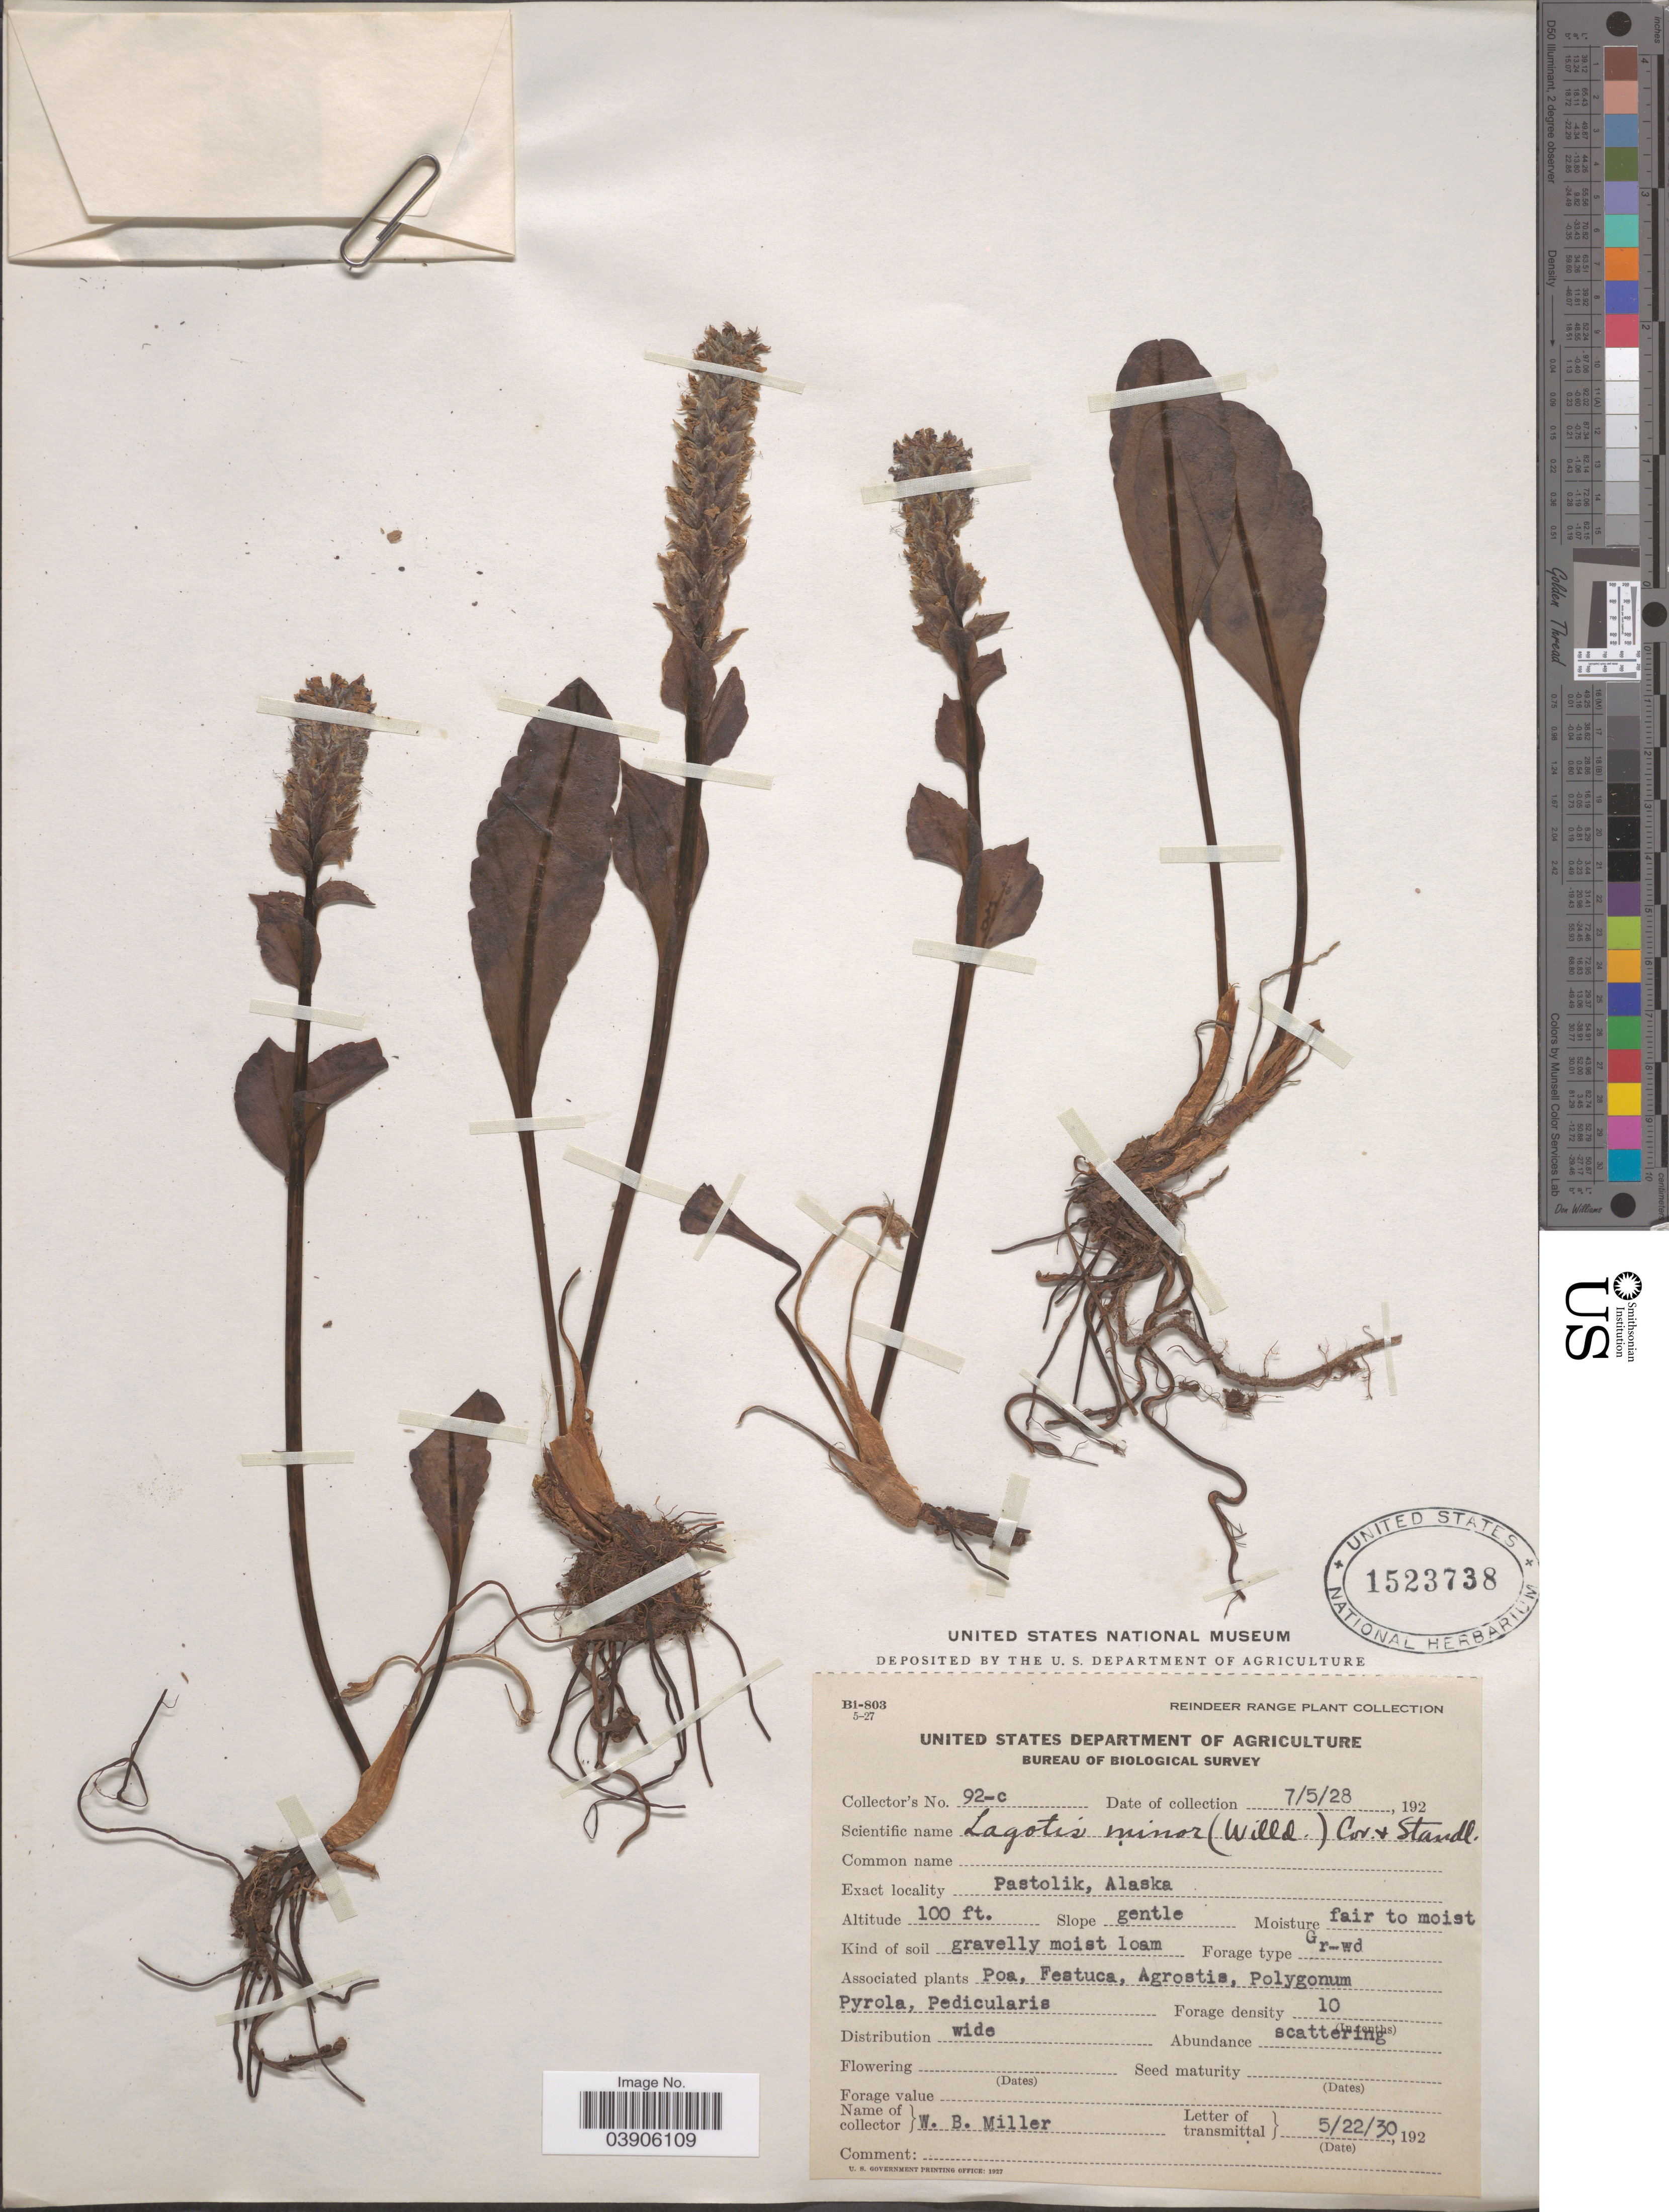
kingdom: Plantae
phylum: Tracheophyta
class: Magnoliopsida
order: Lamiales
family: Plantaginaceae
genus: Lagotis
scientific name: Lagotis glauca var. stelleri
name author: Trautv.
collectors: W. Miller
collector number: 92-c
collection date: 1928-07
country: United States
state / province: Alaska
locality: Pastolik.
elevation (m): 30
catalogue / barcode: US 1523738